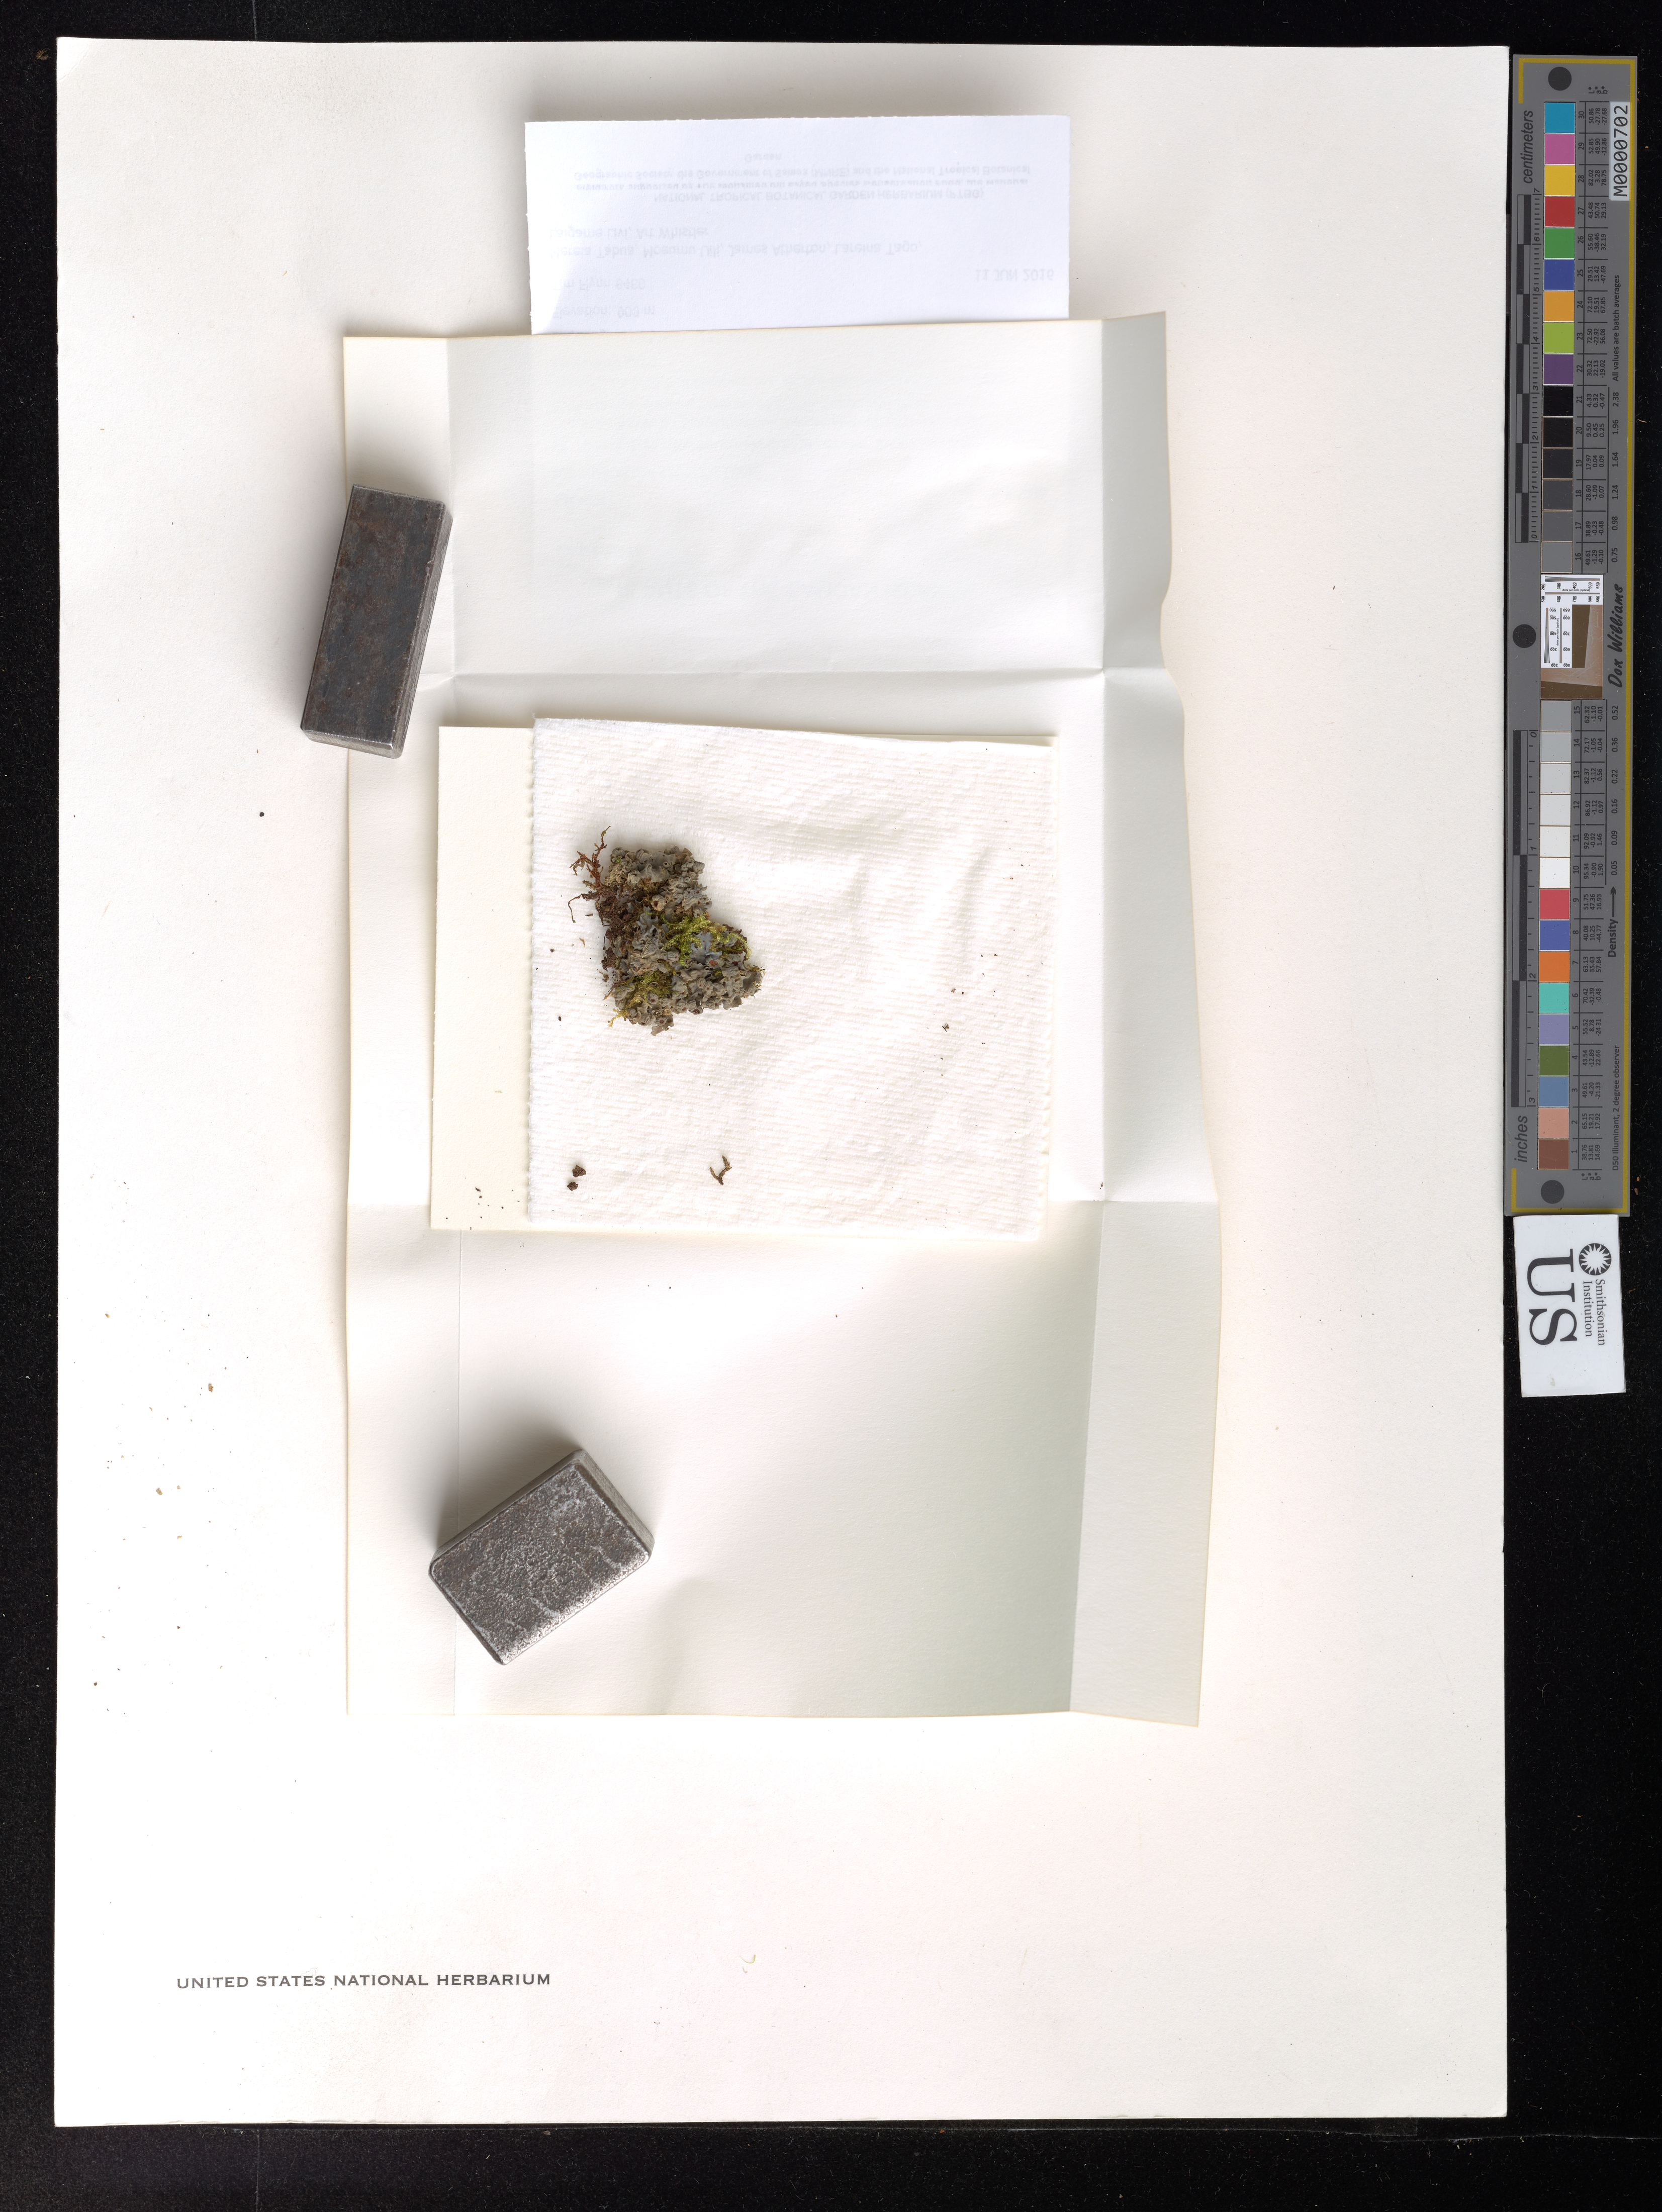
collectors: T. W. Flynn et al.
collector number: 8480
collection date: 2016-06-11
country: Samoa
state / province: Tuamasaga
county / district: Upolu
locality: Mt. Fiamoe, from radio towers along ridge between the two craters.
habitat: Disturbed forest.W/ Spiranthemum, Weinmannia, Ficus, Freycinetia, et al.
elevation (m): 900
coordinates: -13.924880, -171.796420